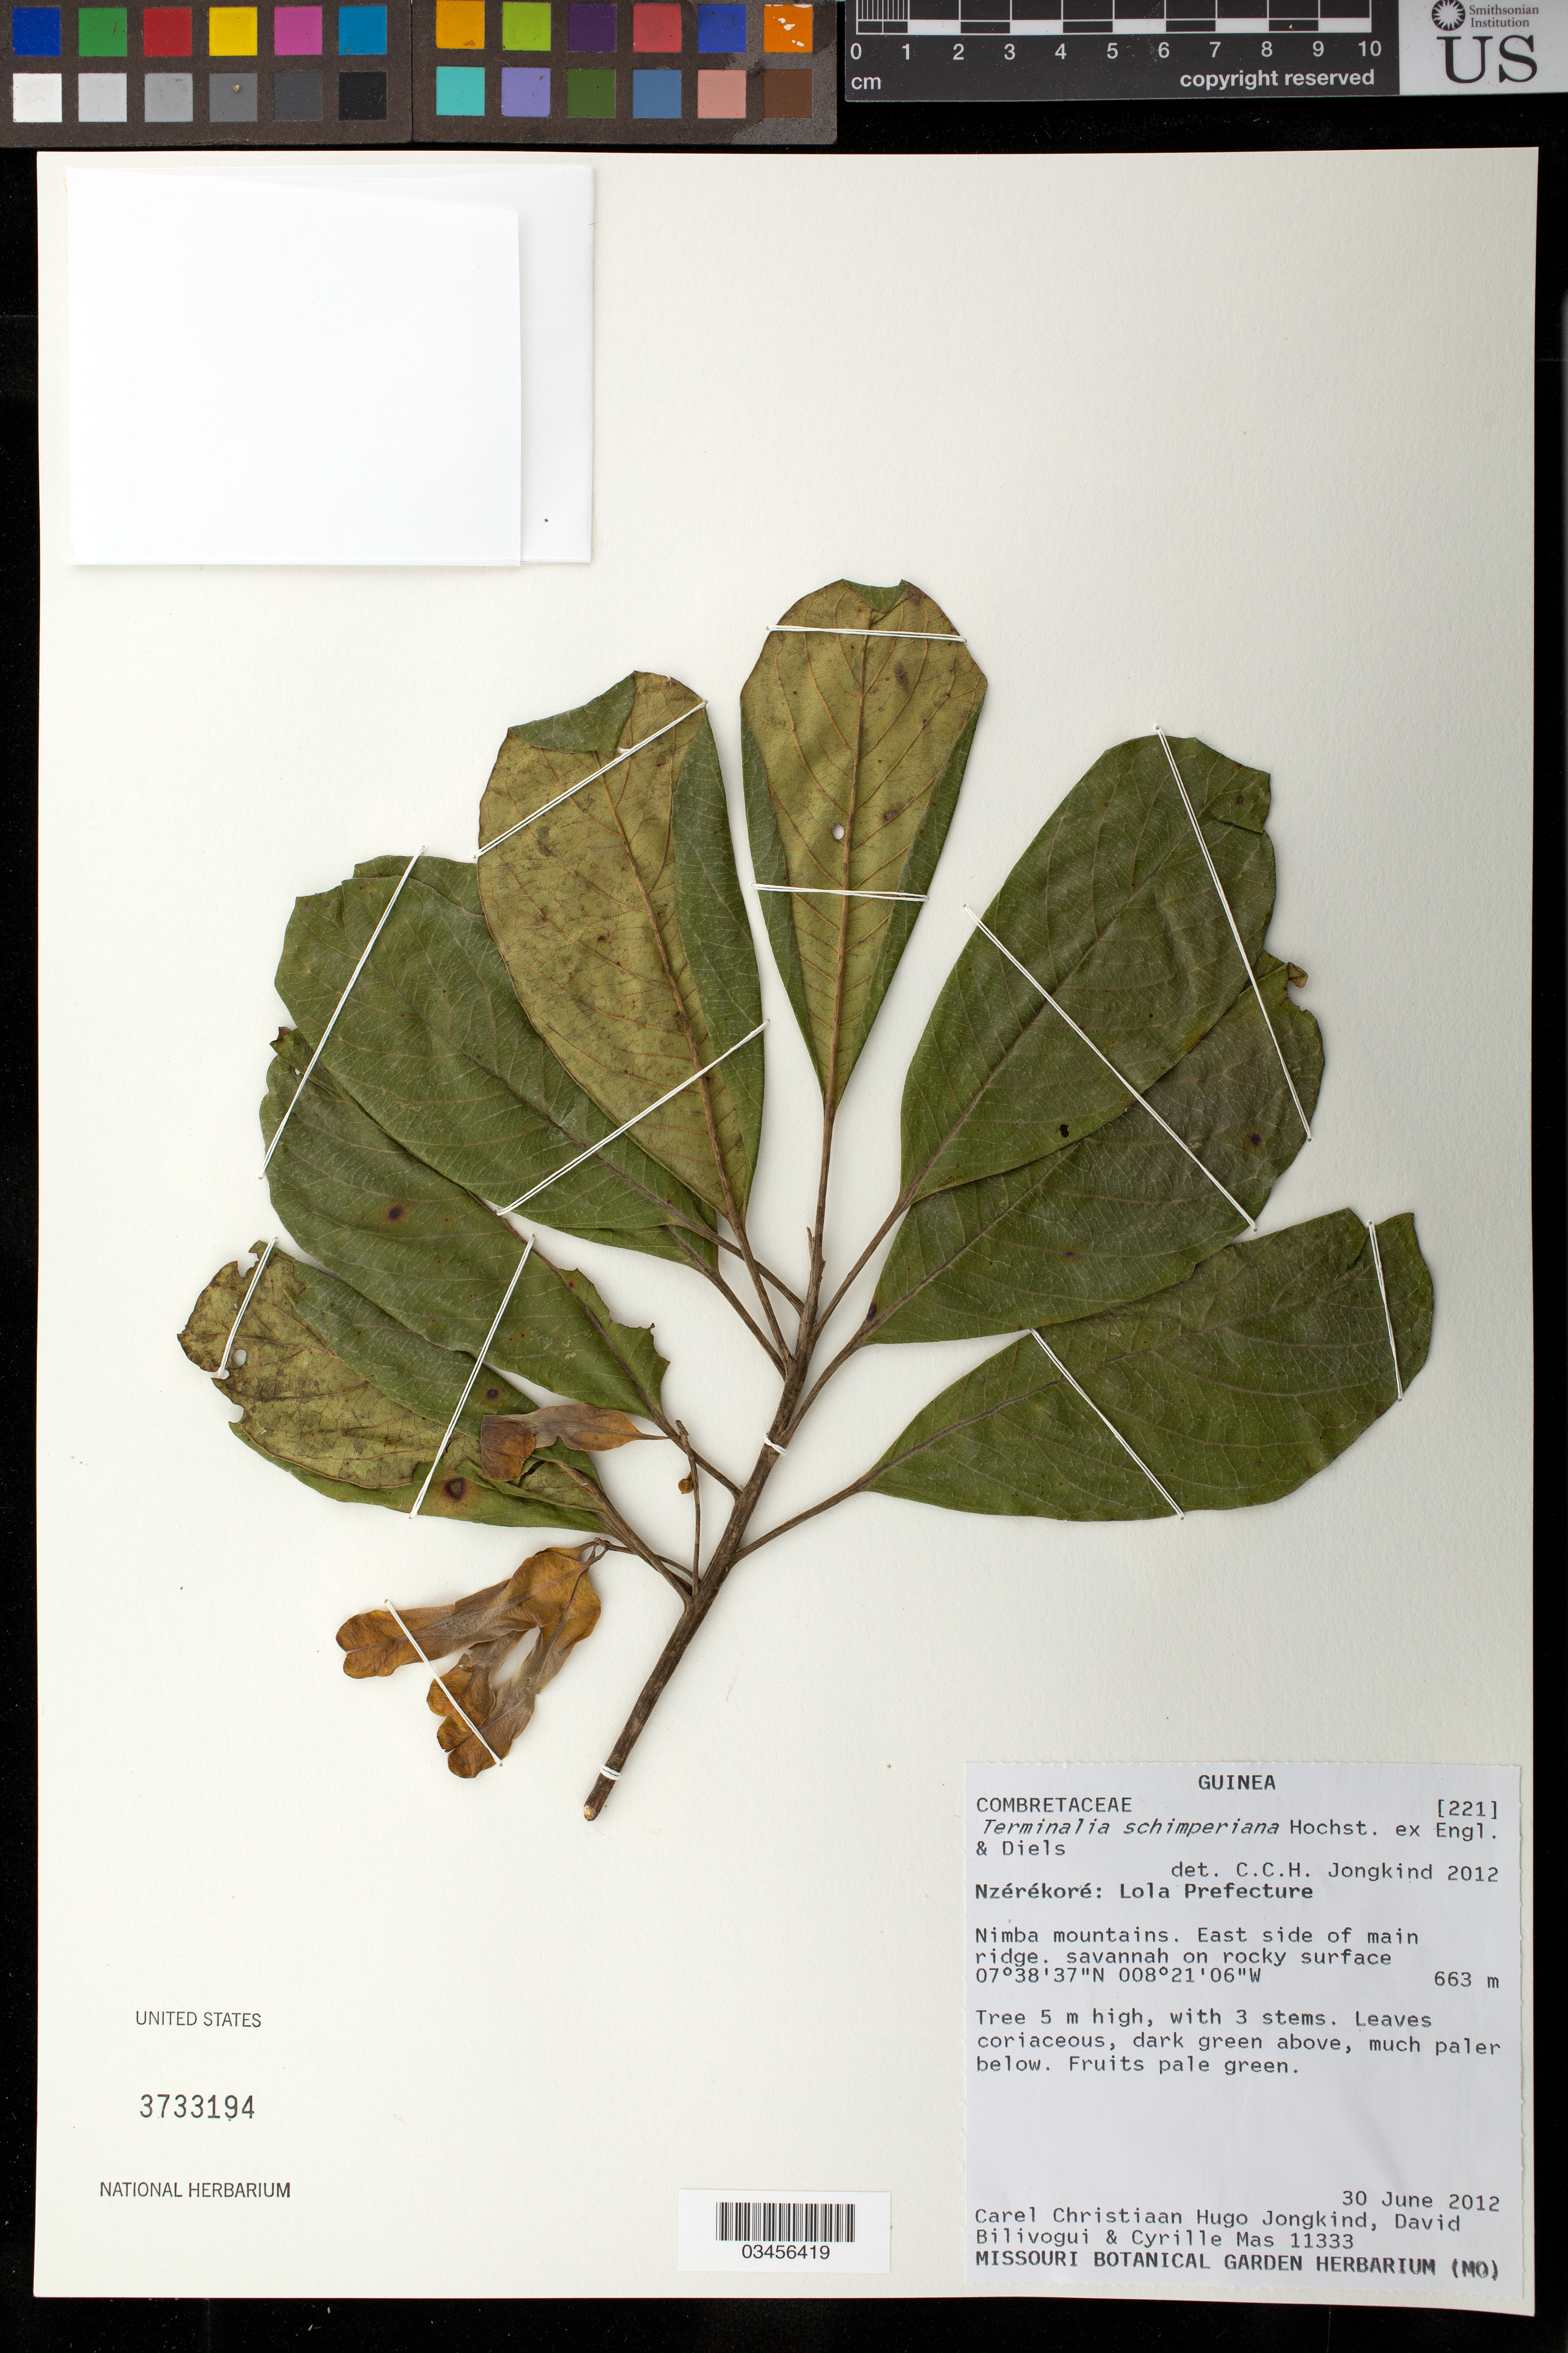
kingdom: Plantae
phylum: Tracheophyta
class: Magnoliopsida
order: Myrtales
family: Combretaceae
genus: Terminalia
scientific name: Terminalia glaucescens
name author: Planch. ex Benth.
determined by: Strong, Mark T., (BOT), Smithsonian Institution - National Museum of Natural History (UNITED STATES)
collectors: C. C. Jongkind, D. Bilivogui & C. Mas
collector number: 11333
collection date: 2012-06-30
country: Guinea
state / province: Nzérékoré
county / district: Lola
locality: Nimba mountains. East side of main ridge.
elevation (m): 663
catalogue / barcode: US 3733194